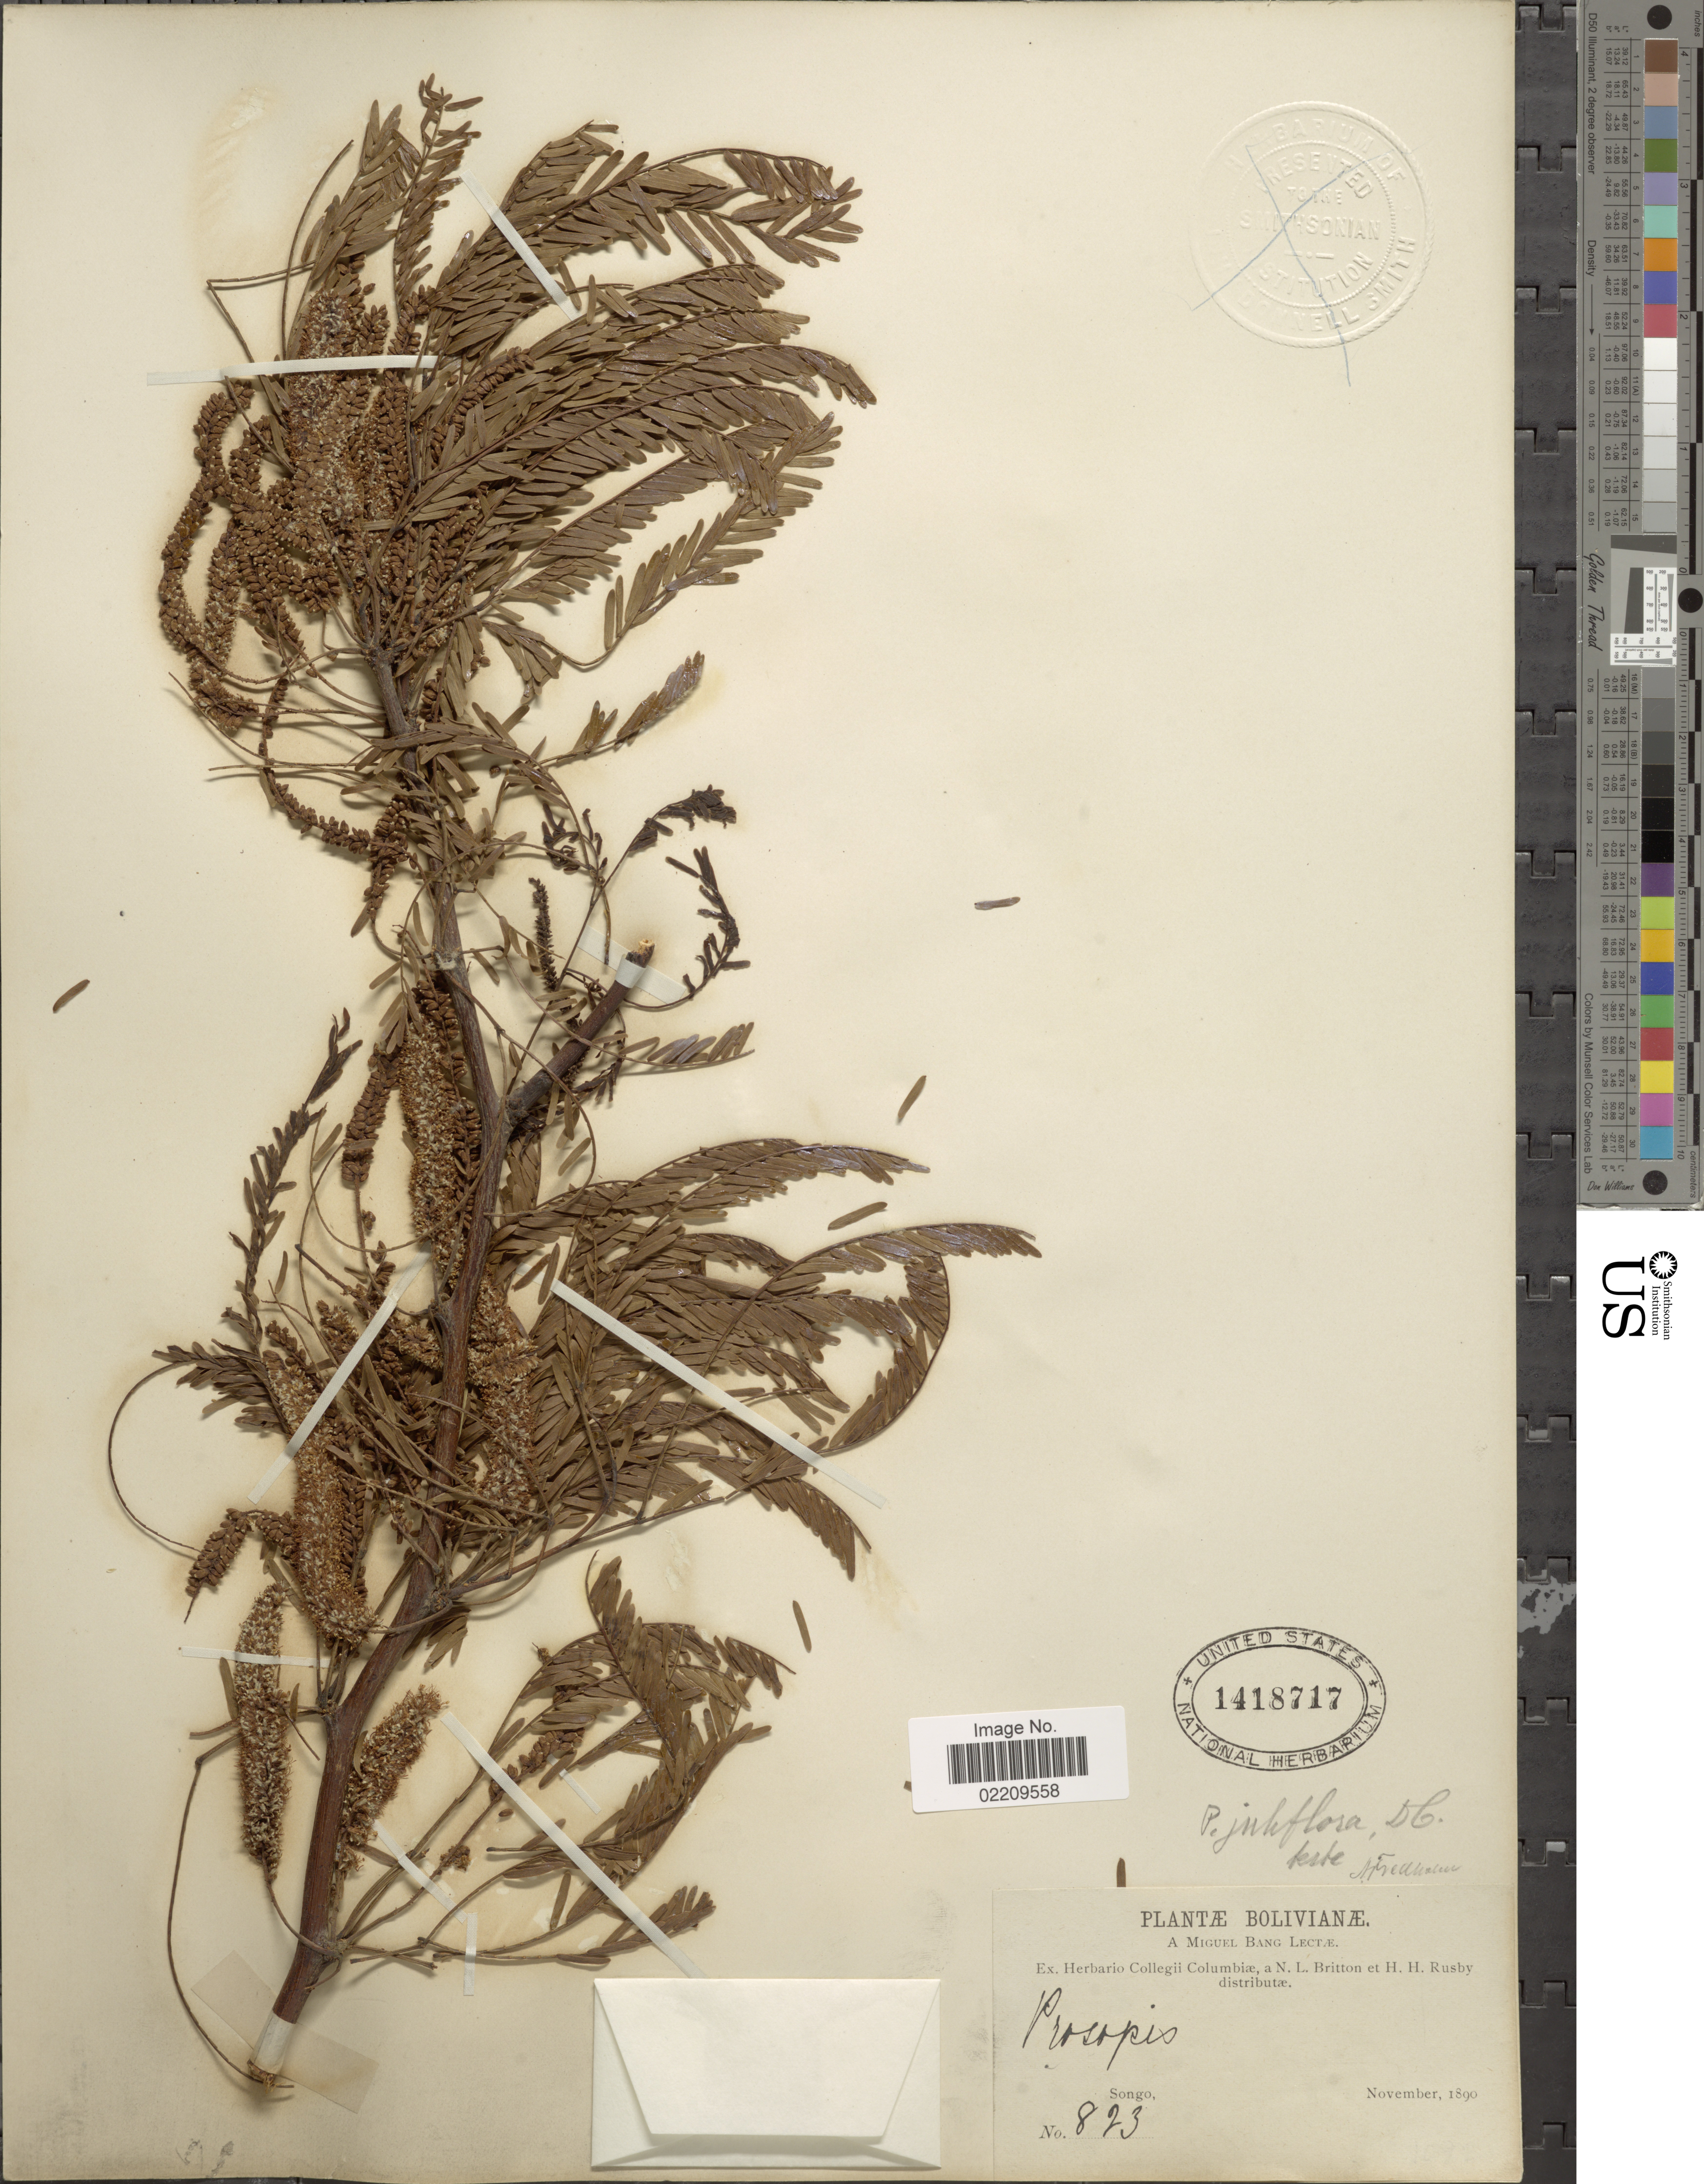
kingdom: Plantae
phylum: Tracheophyta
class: Magnoliopsida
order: Fabales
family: Fabaceae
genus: Neltuma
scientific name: Neltuma alba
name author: (Griseb.) C. E. Hughes & G.P. Lewis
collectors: M. Bang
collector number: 823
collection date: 1890-11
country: Bolivia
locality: Bolivianae. Songo.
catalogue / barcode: US 1418717